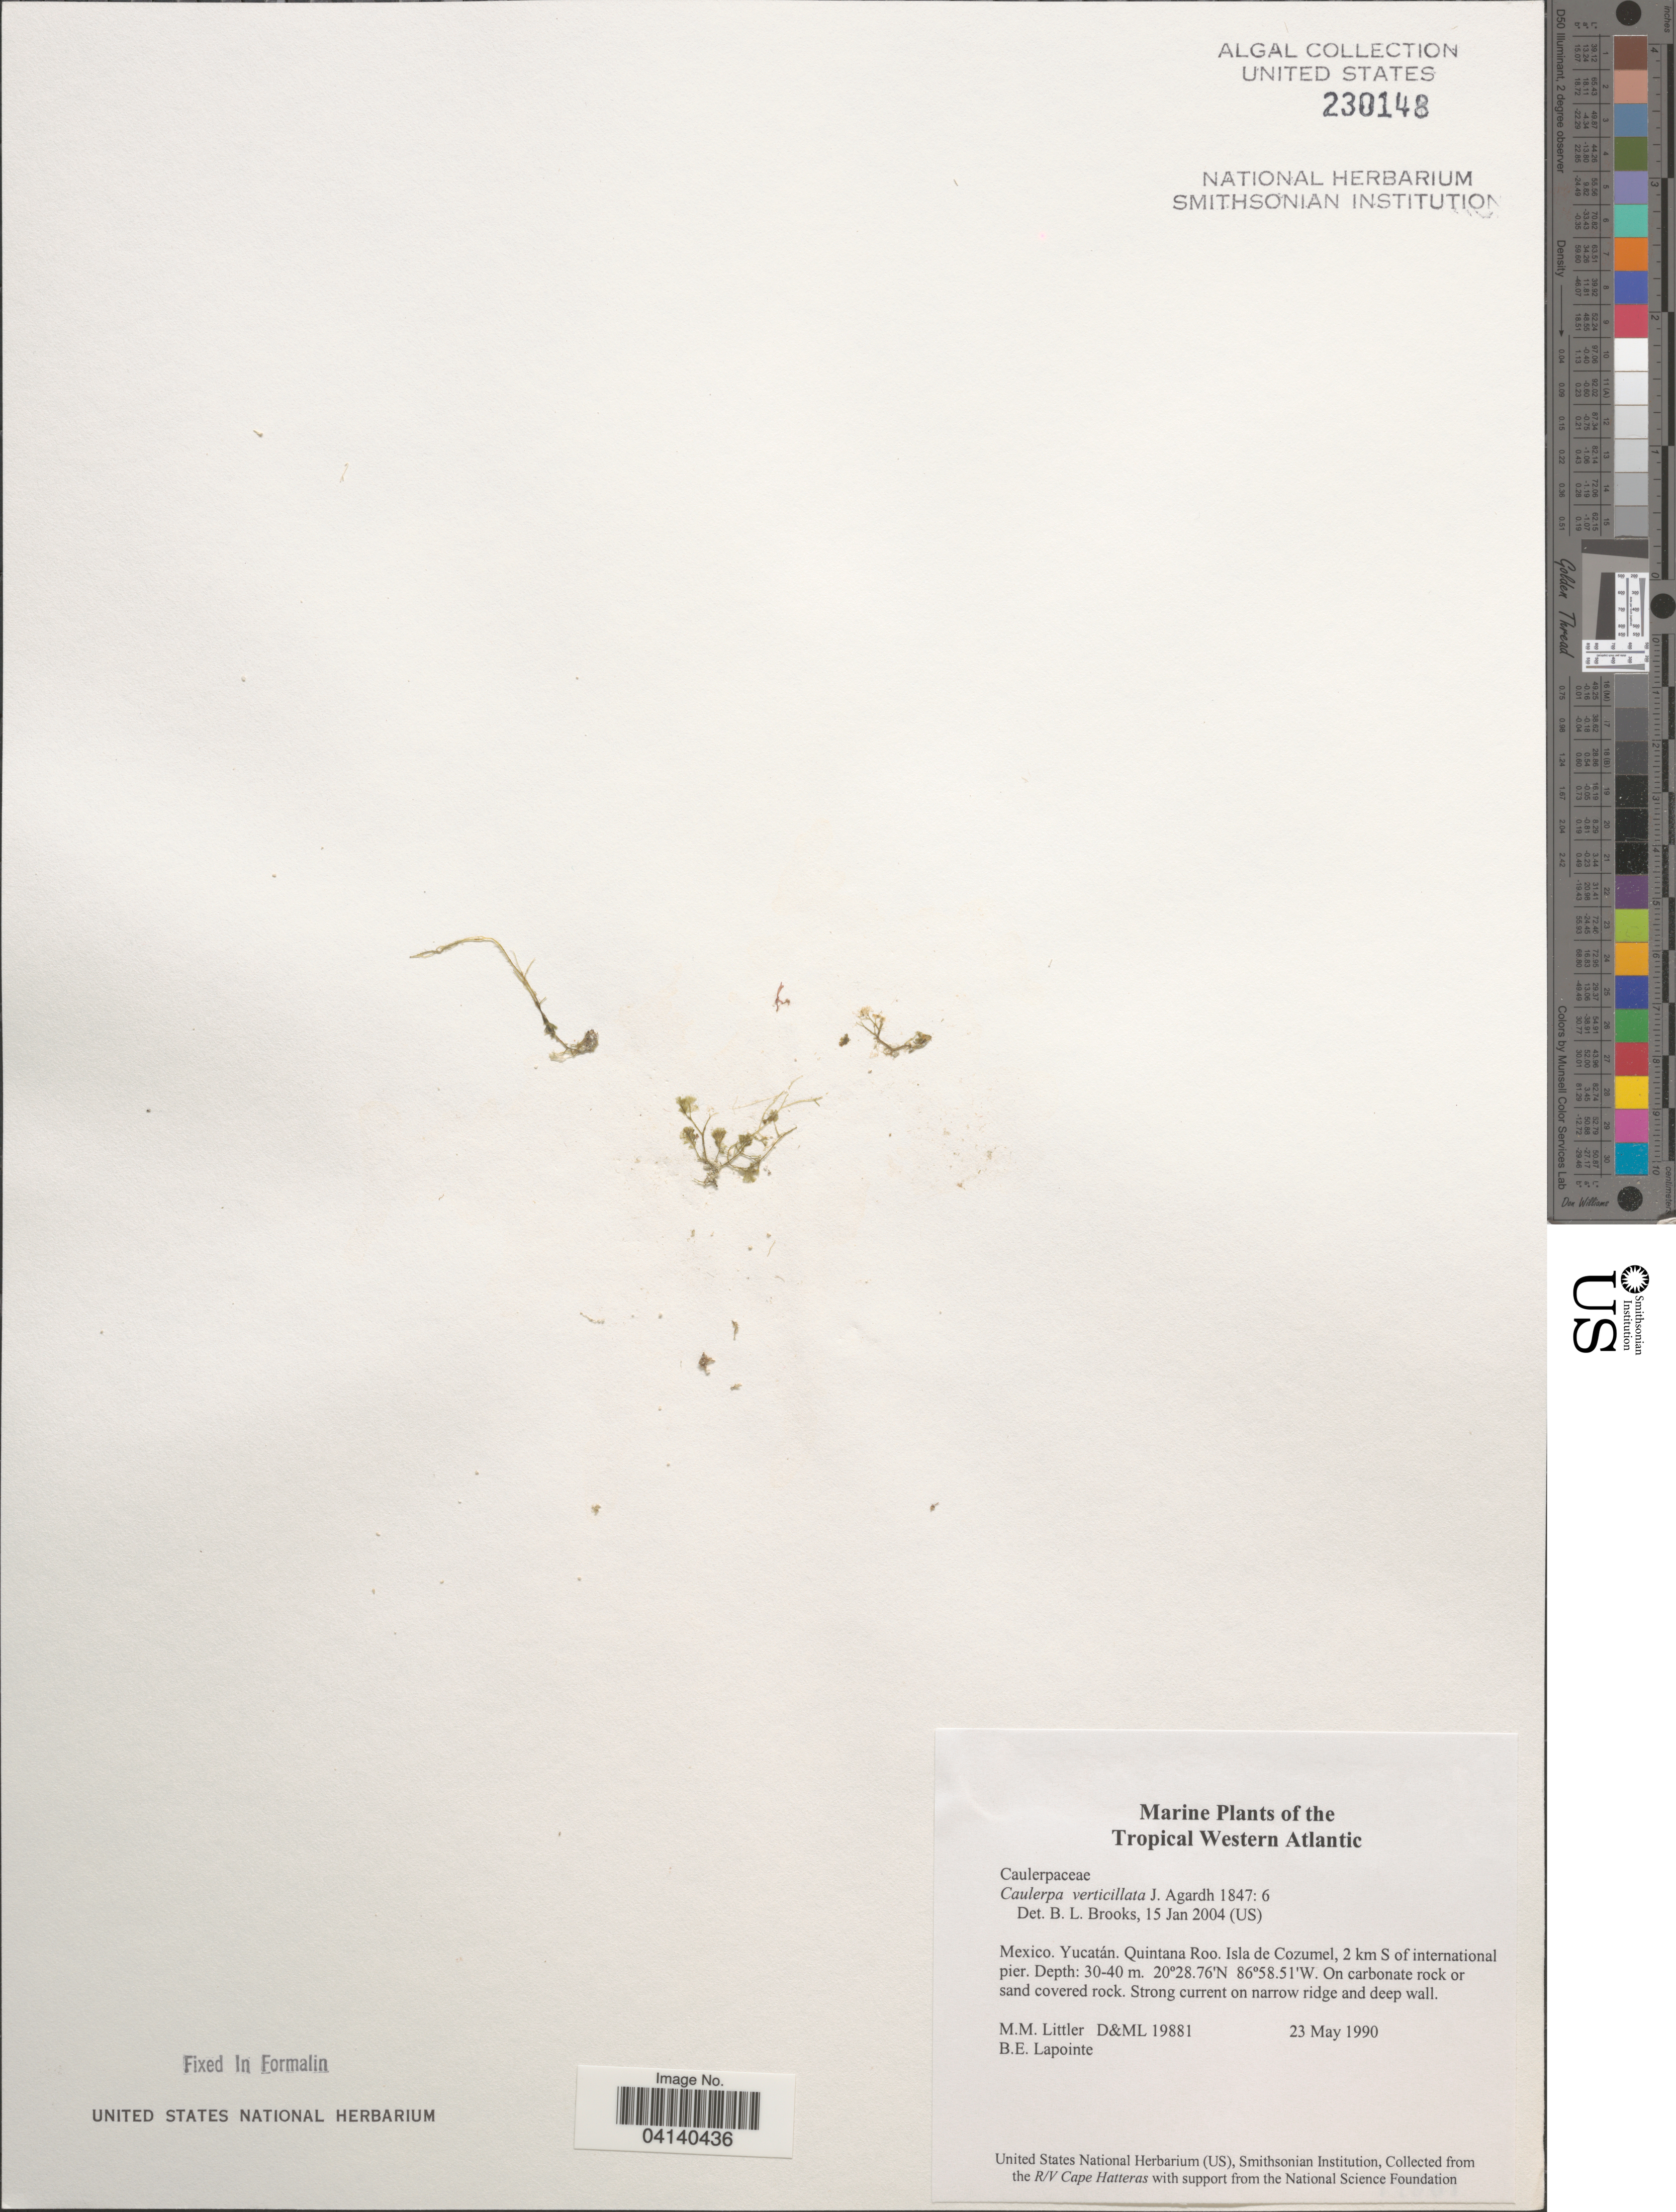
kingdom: Plantae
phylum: Chlorophyta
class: Ulvophyceae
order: Bryopsidales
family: Caulerpaceae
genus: Caulerpa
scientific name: Caulerpa verticillata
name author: J. Agardh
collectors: B. Lapointe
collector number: D&ML19881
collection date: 1990-05-23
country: Mexico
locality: The Tropical Western Atlantic. Yucatán. Quintana Roo. Isla de Cozumel, 2 km S of international pier.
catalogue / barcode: US 230148